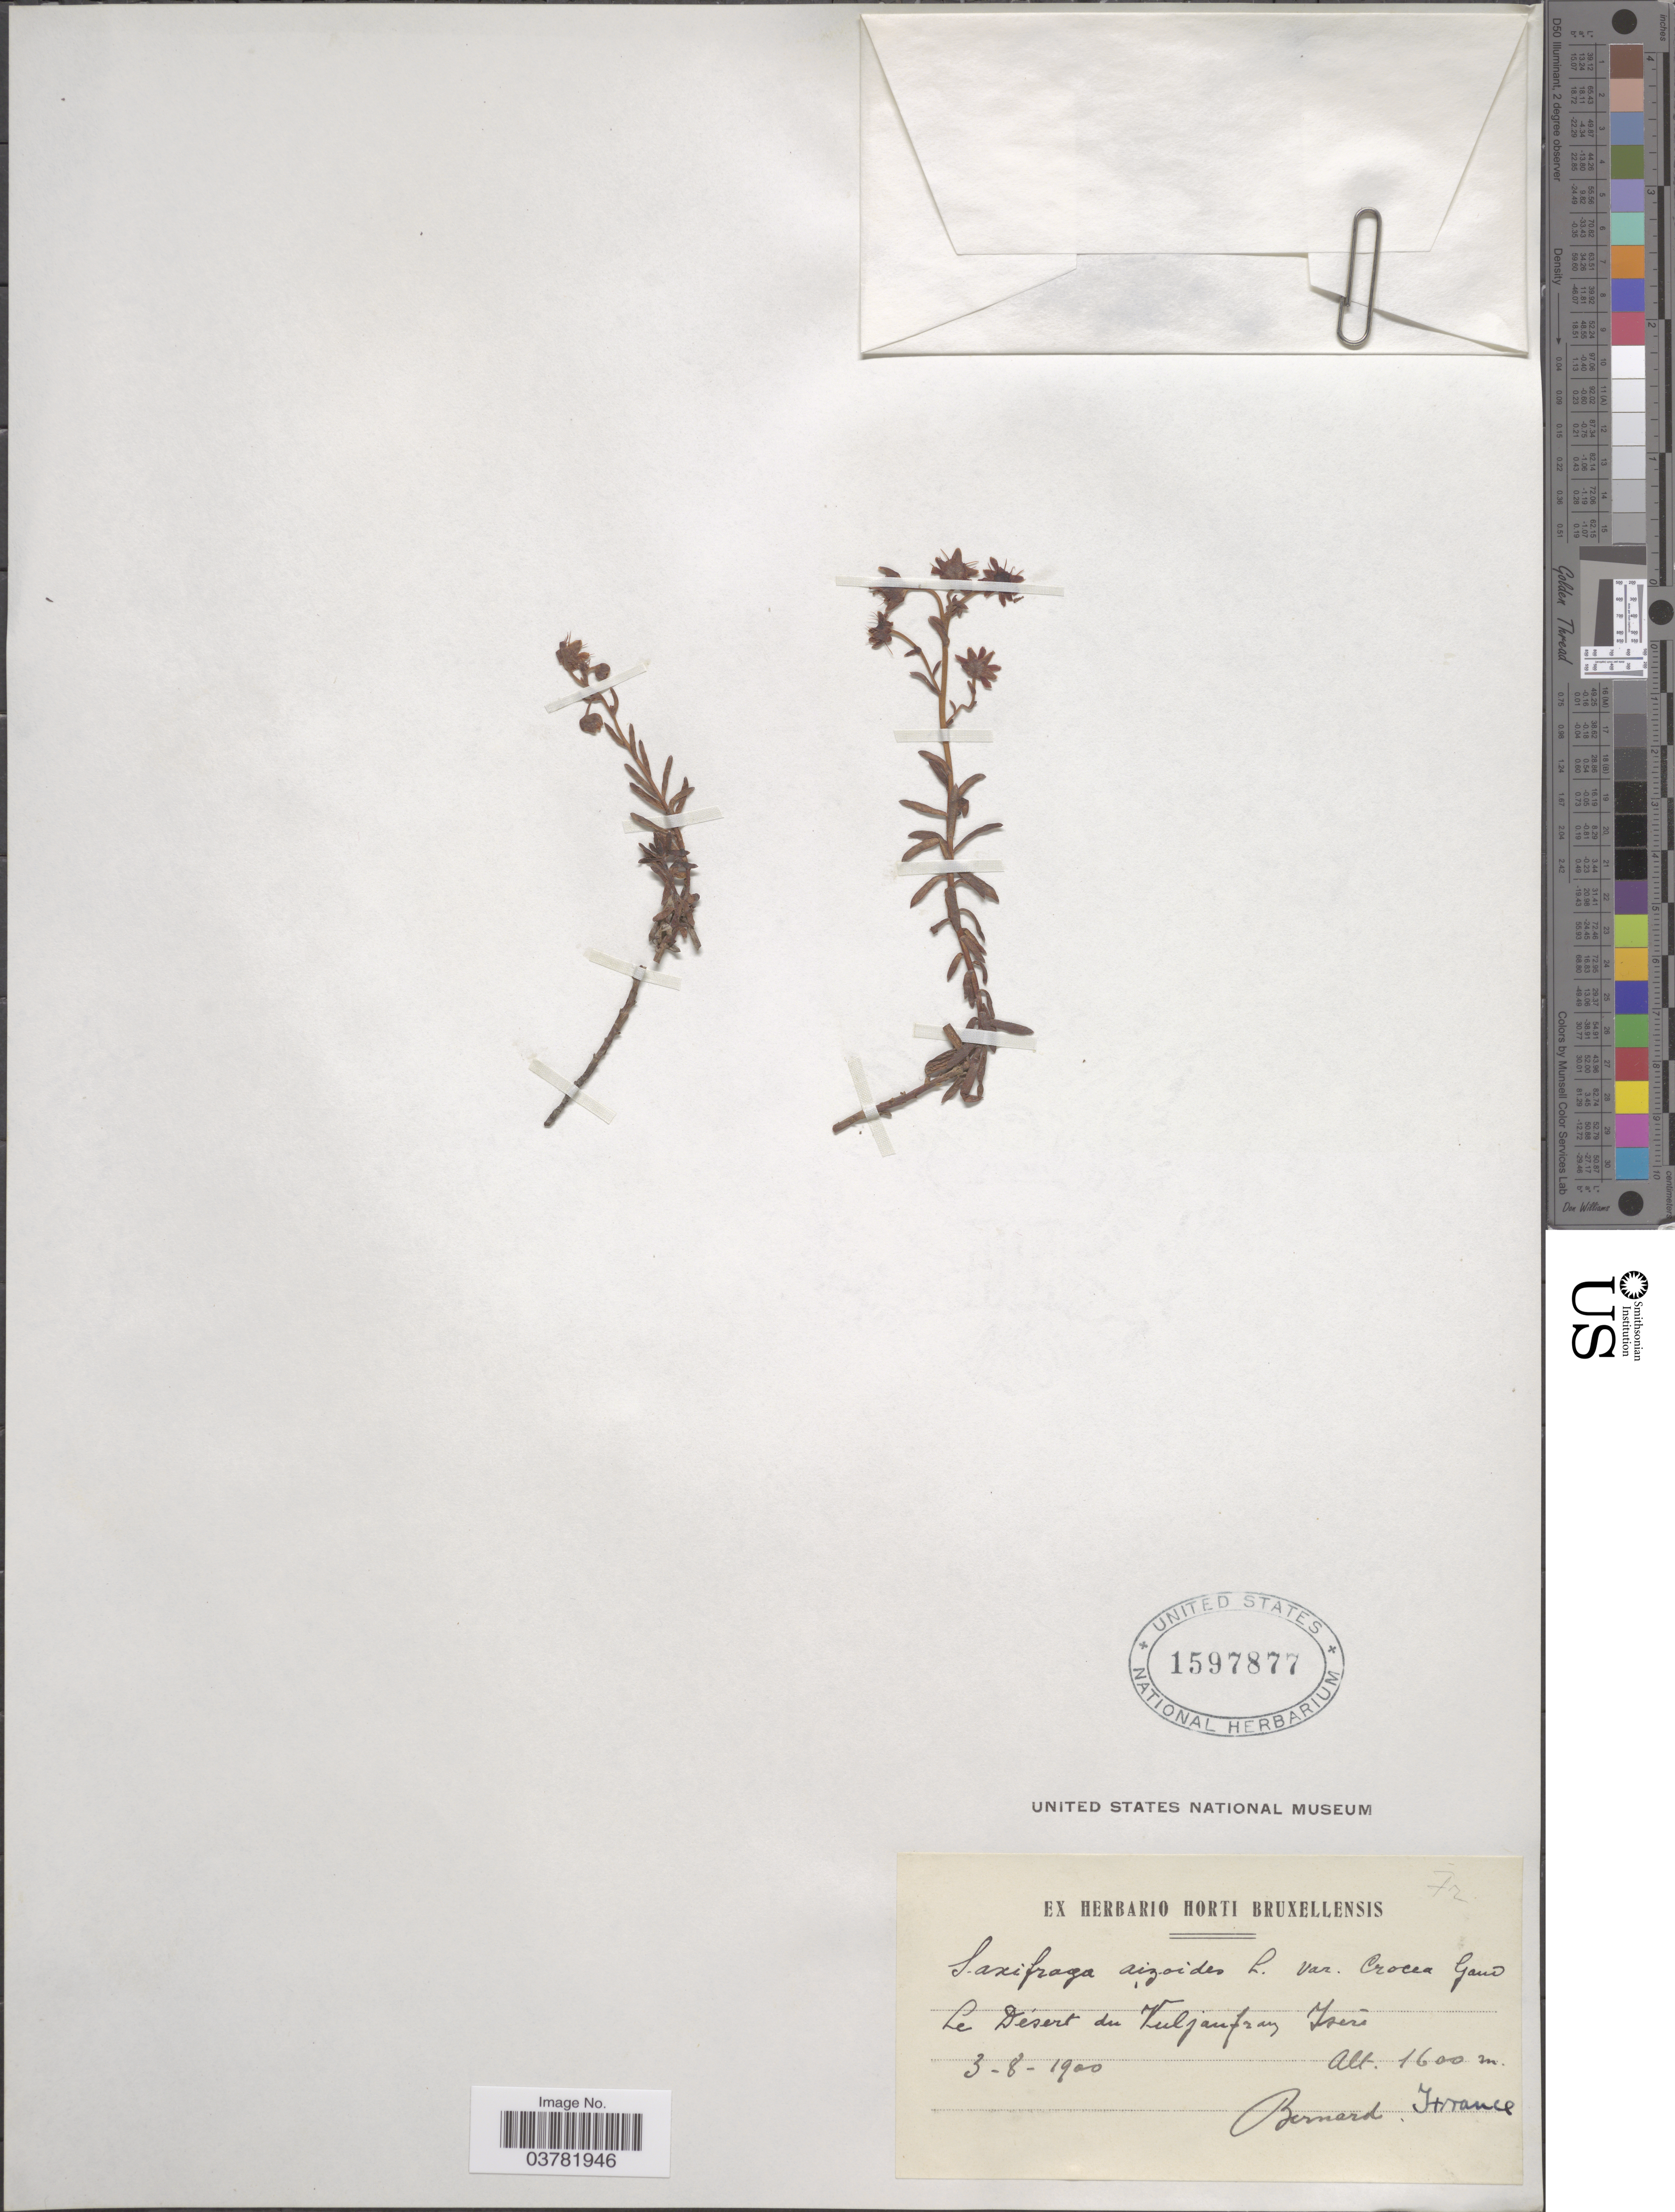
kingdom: Plantae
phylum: Tracheophyta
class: Magnoliopsida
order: Saxifragales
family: Saxifragaceae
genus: Saxifraga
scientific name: Saxifraga aizoides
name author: L.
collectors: -. Bernard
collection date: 1900-08-03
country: France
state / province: Auvergne-Rhône-Alpes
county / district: Isère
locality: Le Désert du Vuljaufray, Iseré. [interpreted]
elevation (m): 1600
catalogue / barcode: US 1597877